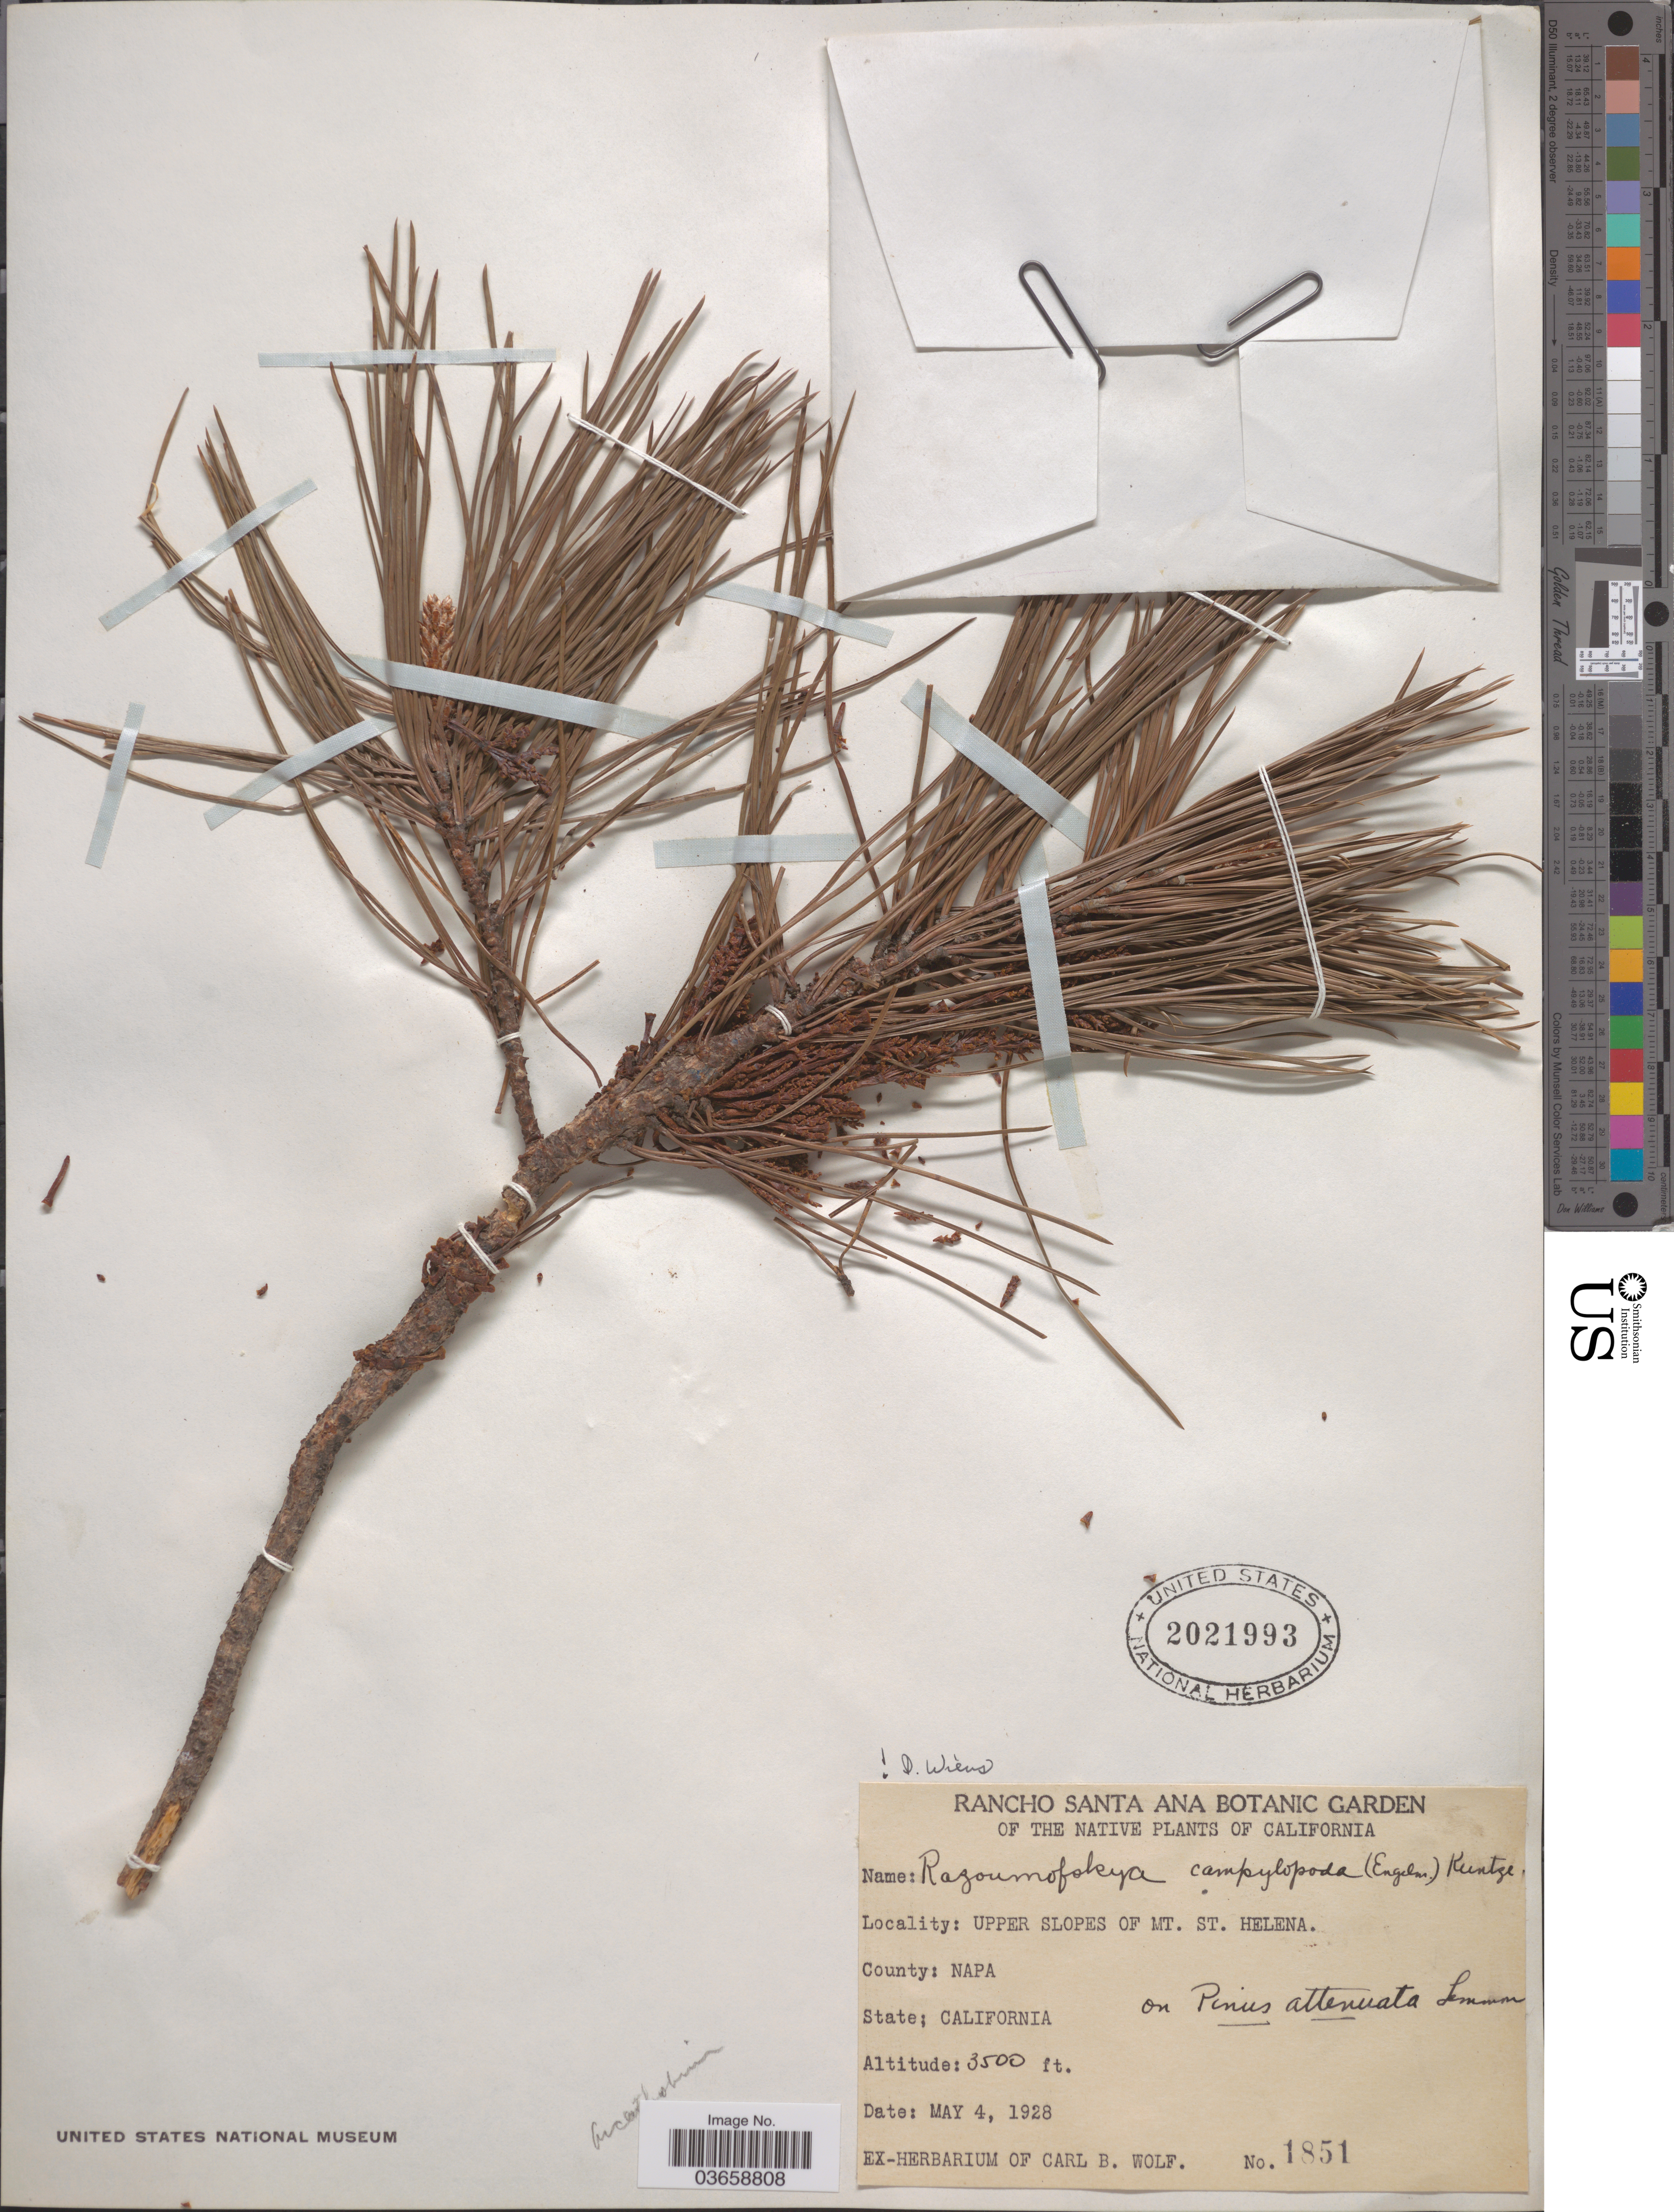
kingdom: Plantae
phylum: Tracheophyta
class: Magnoliopsida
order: Santalales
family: Viscaceae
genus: Arceuthobium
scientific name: Arceuthobium campylopodum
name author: Engelm.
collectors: ex herb. Carl B. Wolf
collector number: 1851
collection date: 1928-05-04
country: United States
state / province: California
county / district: Napa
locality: Upper Slopes of Mt. St. Helena. County: Napa.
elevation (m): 1067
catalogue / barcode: US 2021993